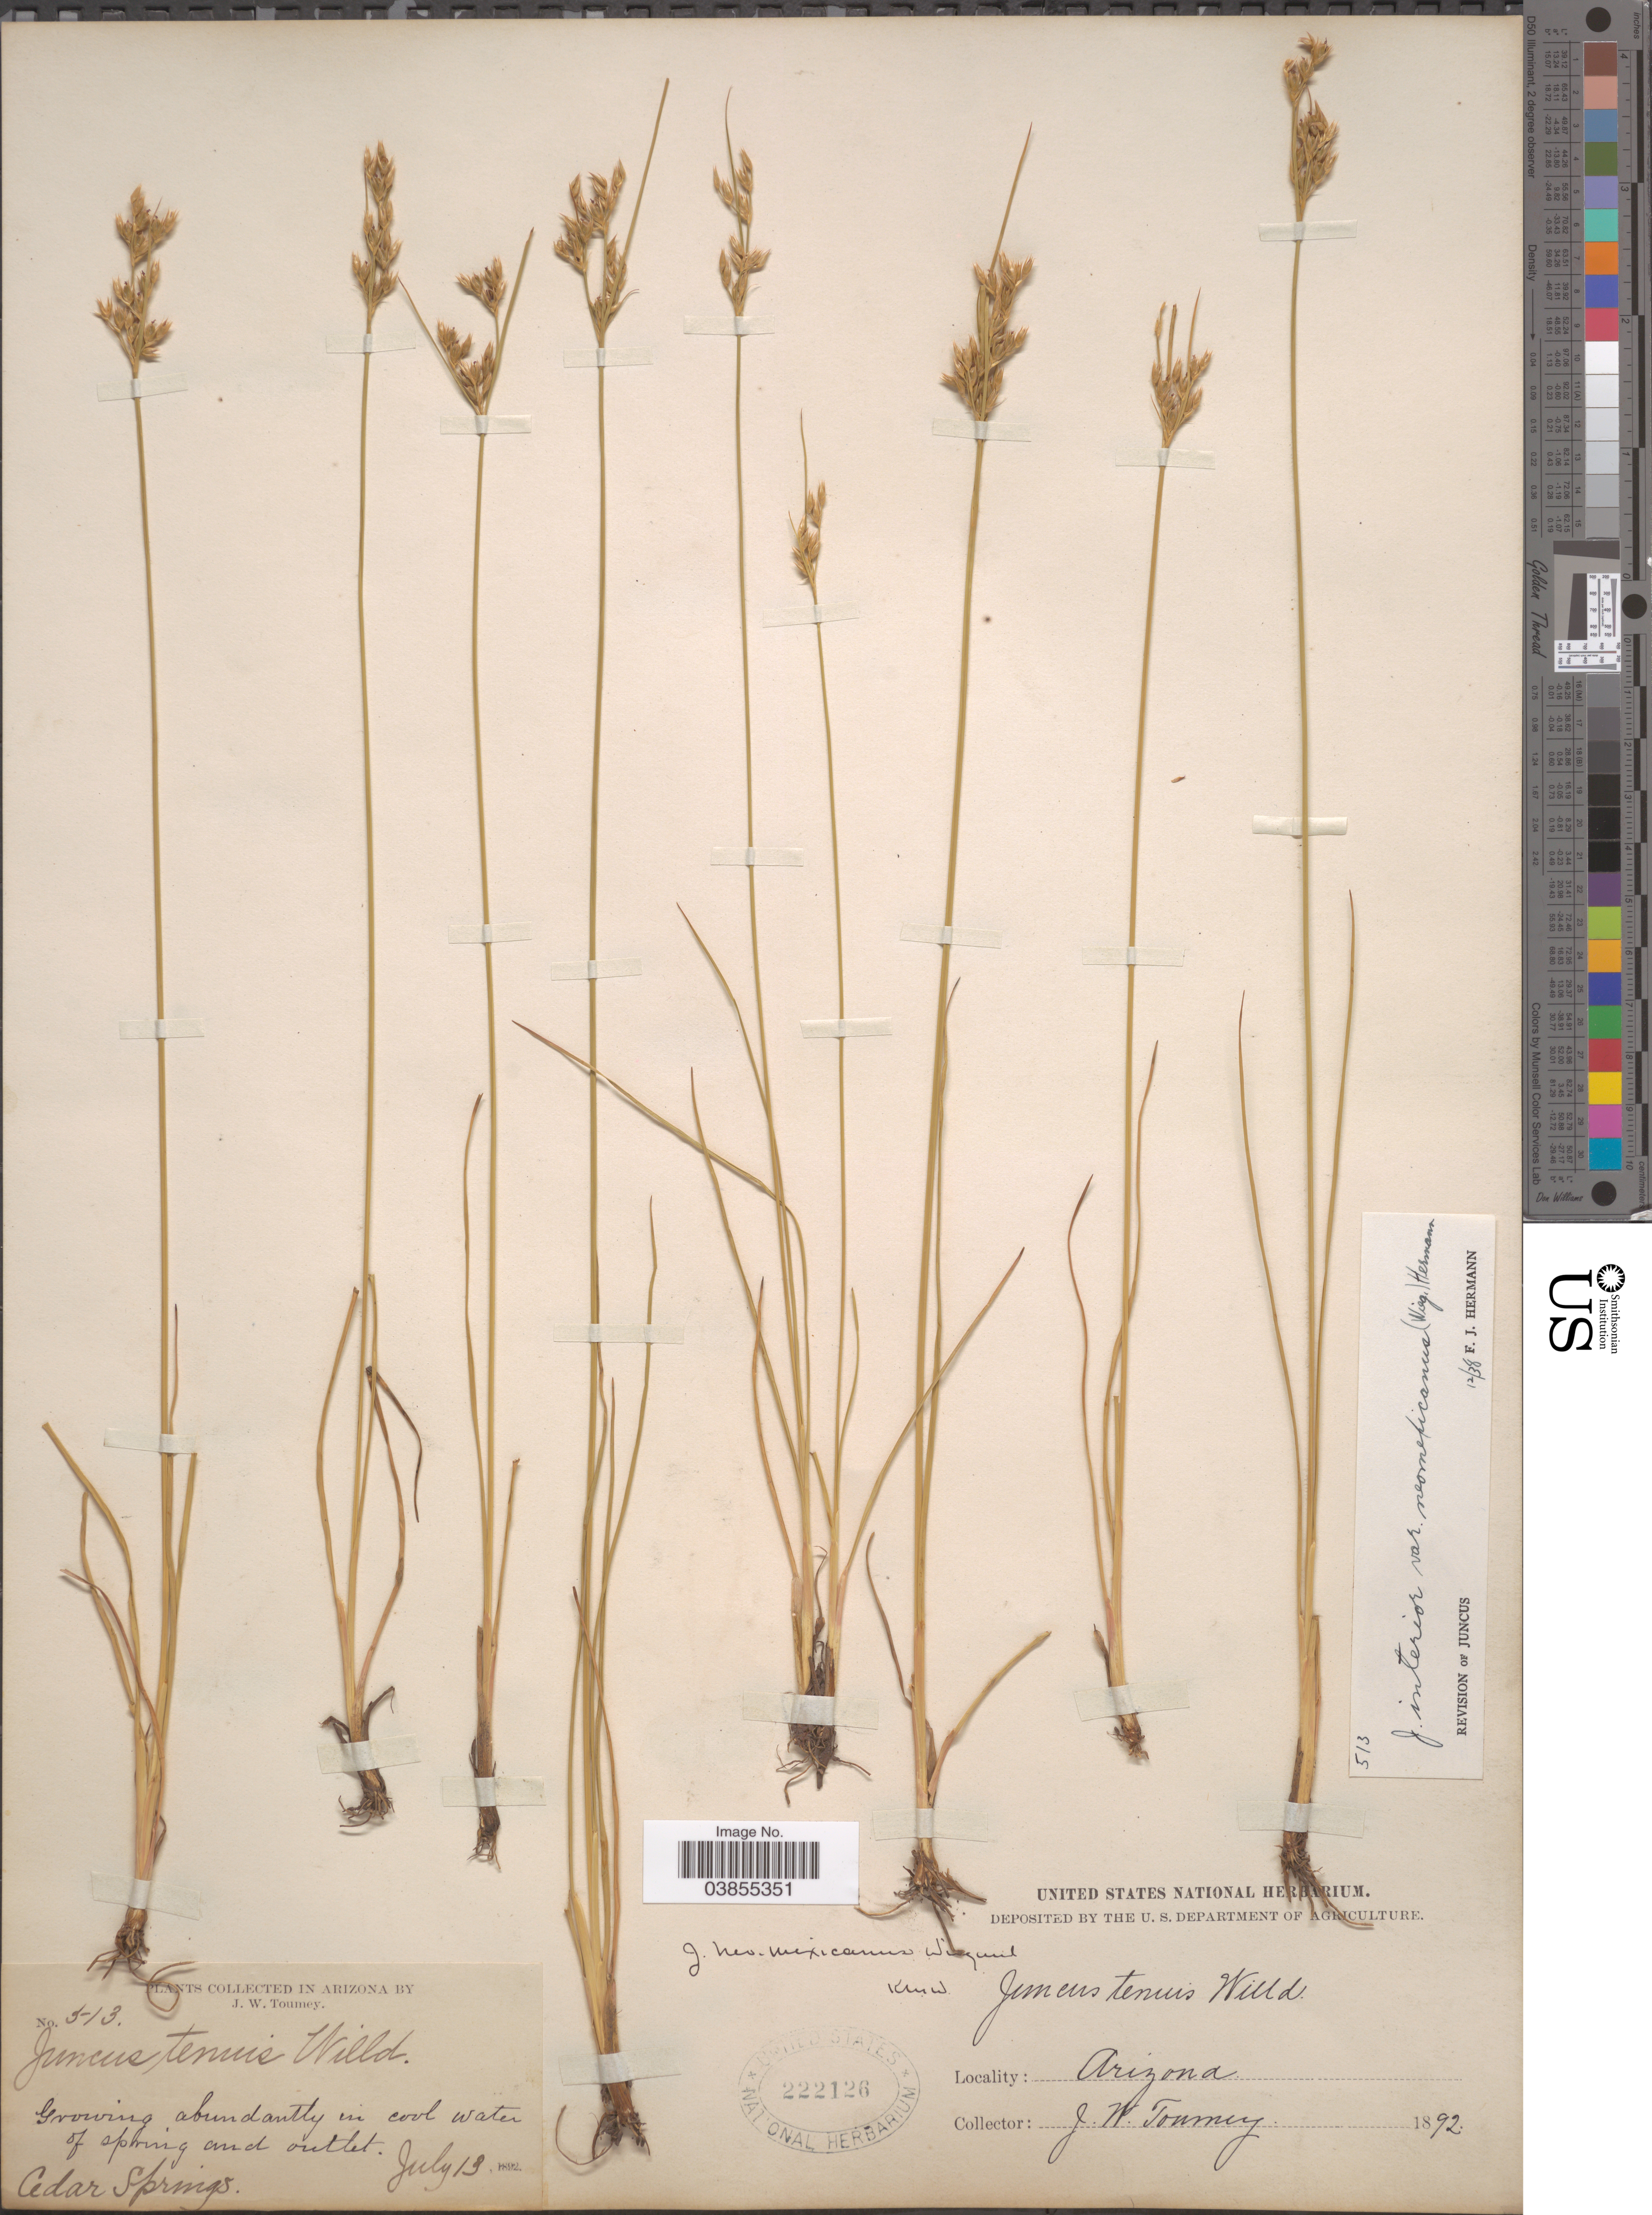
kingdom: Plantae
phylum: Tracheophyta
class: Liliopsida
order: Poales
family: Juncaceae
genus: Juncus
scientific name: Juncus neomexicanus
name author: Wiegand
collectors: J. W. Toumey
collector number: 513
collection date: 1892-07-13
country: United States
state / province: Arizona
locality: Cedar Springs.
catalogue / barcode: US 222126